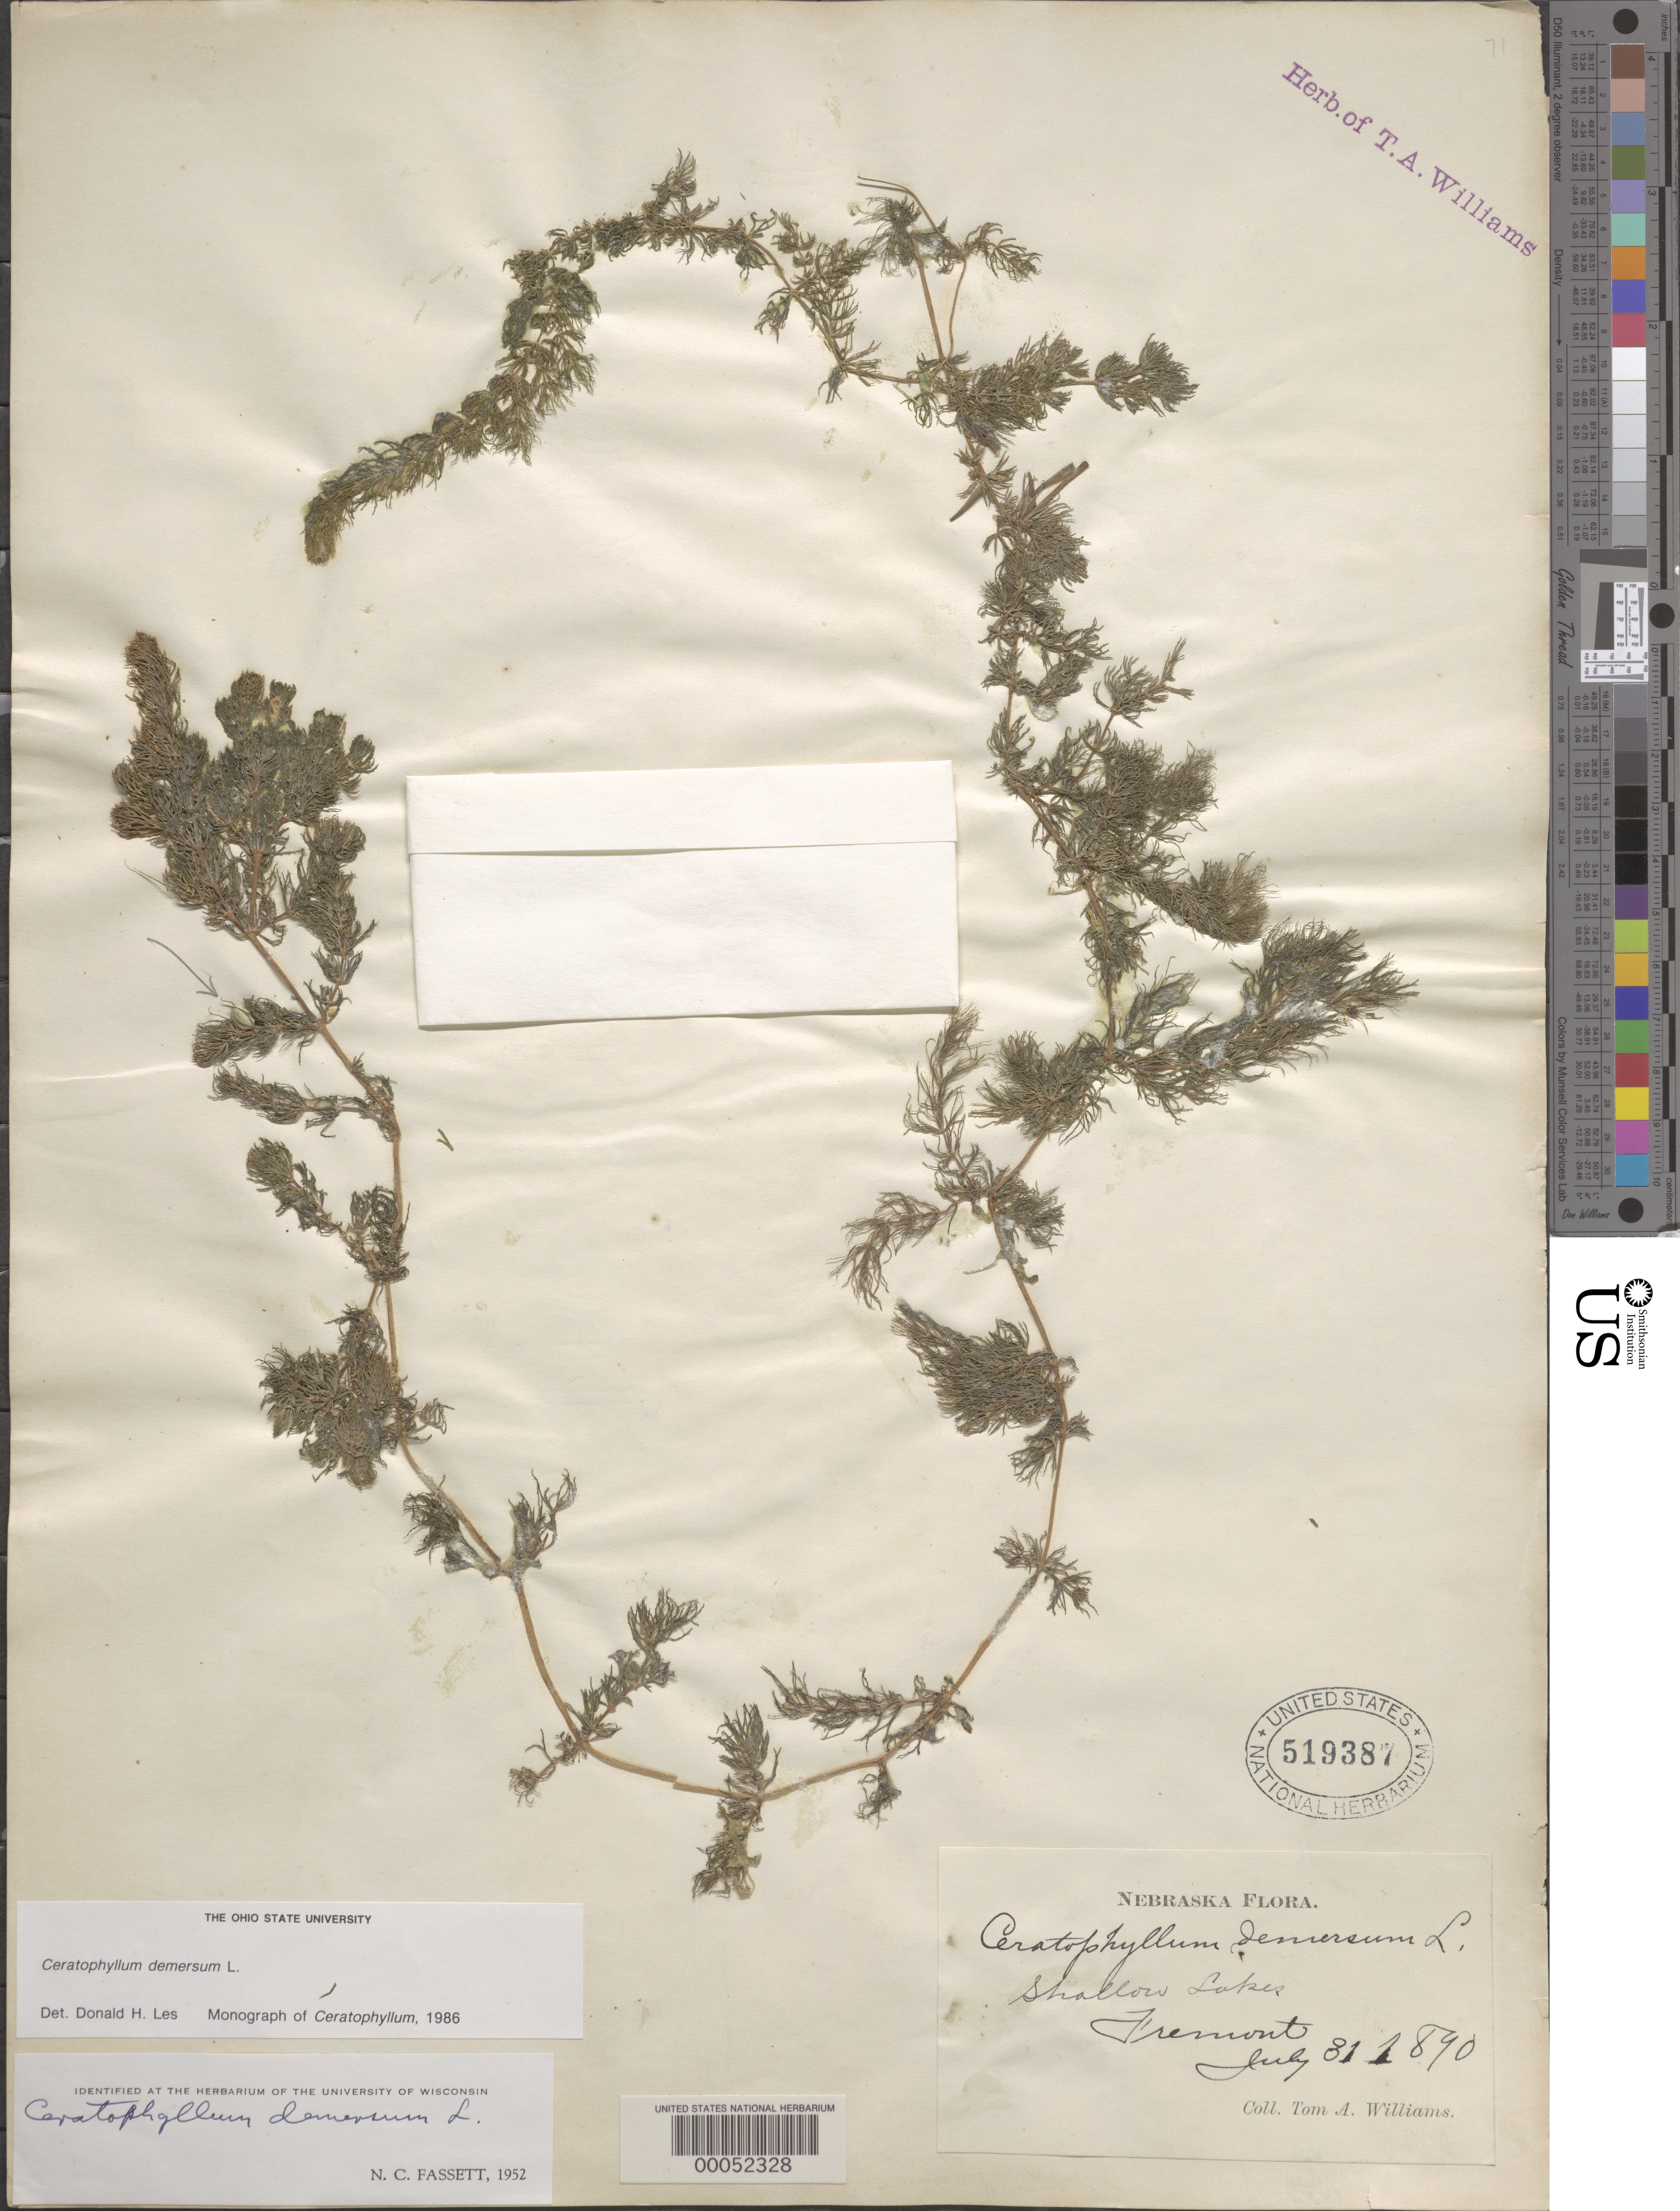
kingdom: Plantae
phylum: Tracheophyta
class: Magnoliopsida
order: Ceratophyllales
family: Ceratophyllaceae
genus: Ceratophyllum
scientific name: Ceratophyllum demersum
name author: L.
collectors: T. A. Williams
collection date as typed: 31 Jul 1890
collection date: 1890-07-31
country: United States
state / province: Nebraska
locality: Shallow lake, fremont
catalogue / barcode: US 519387